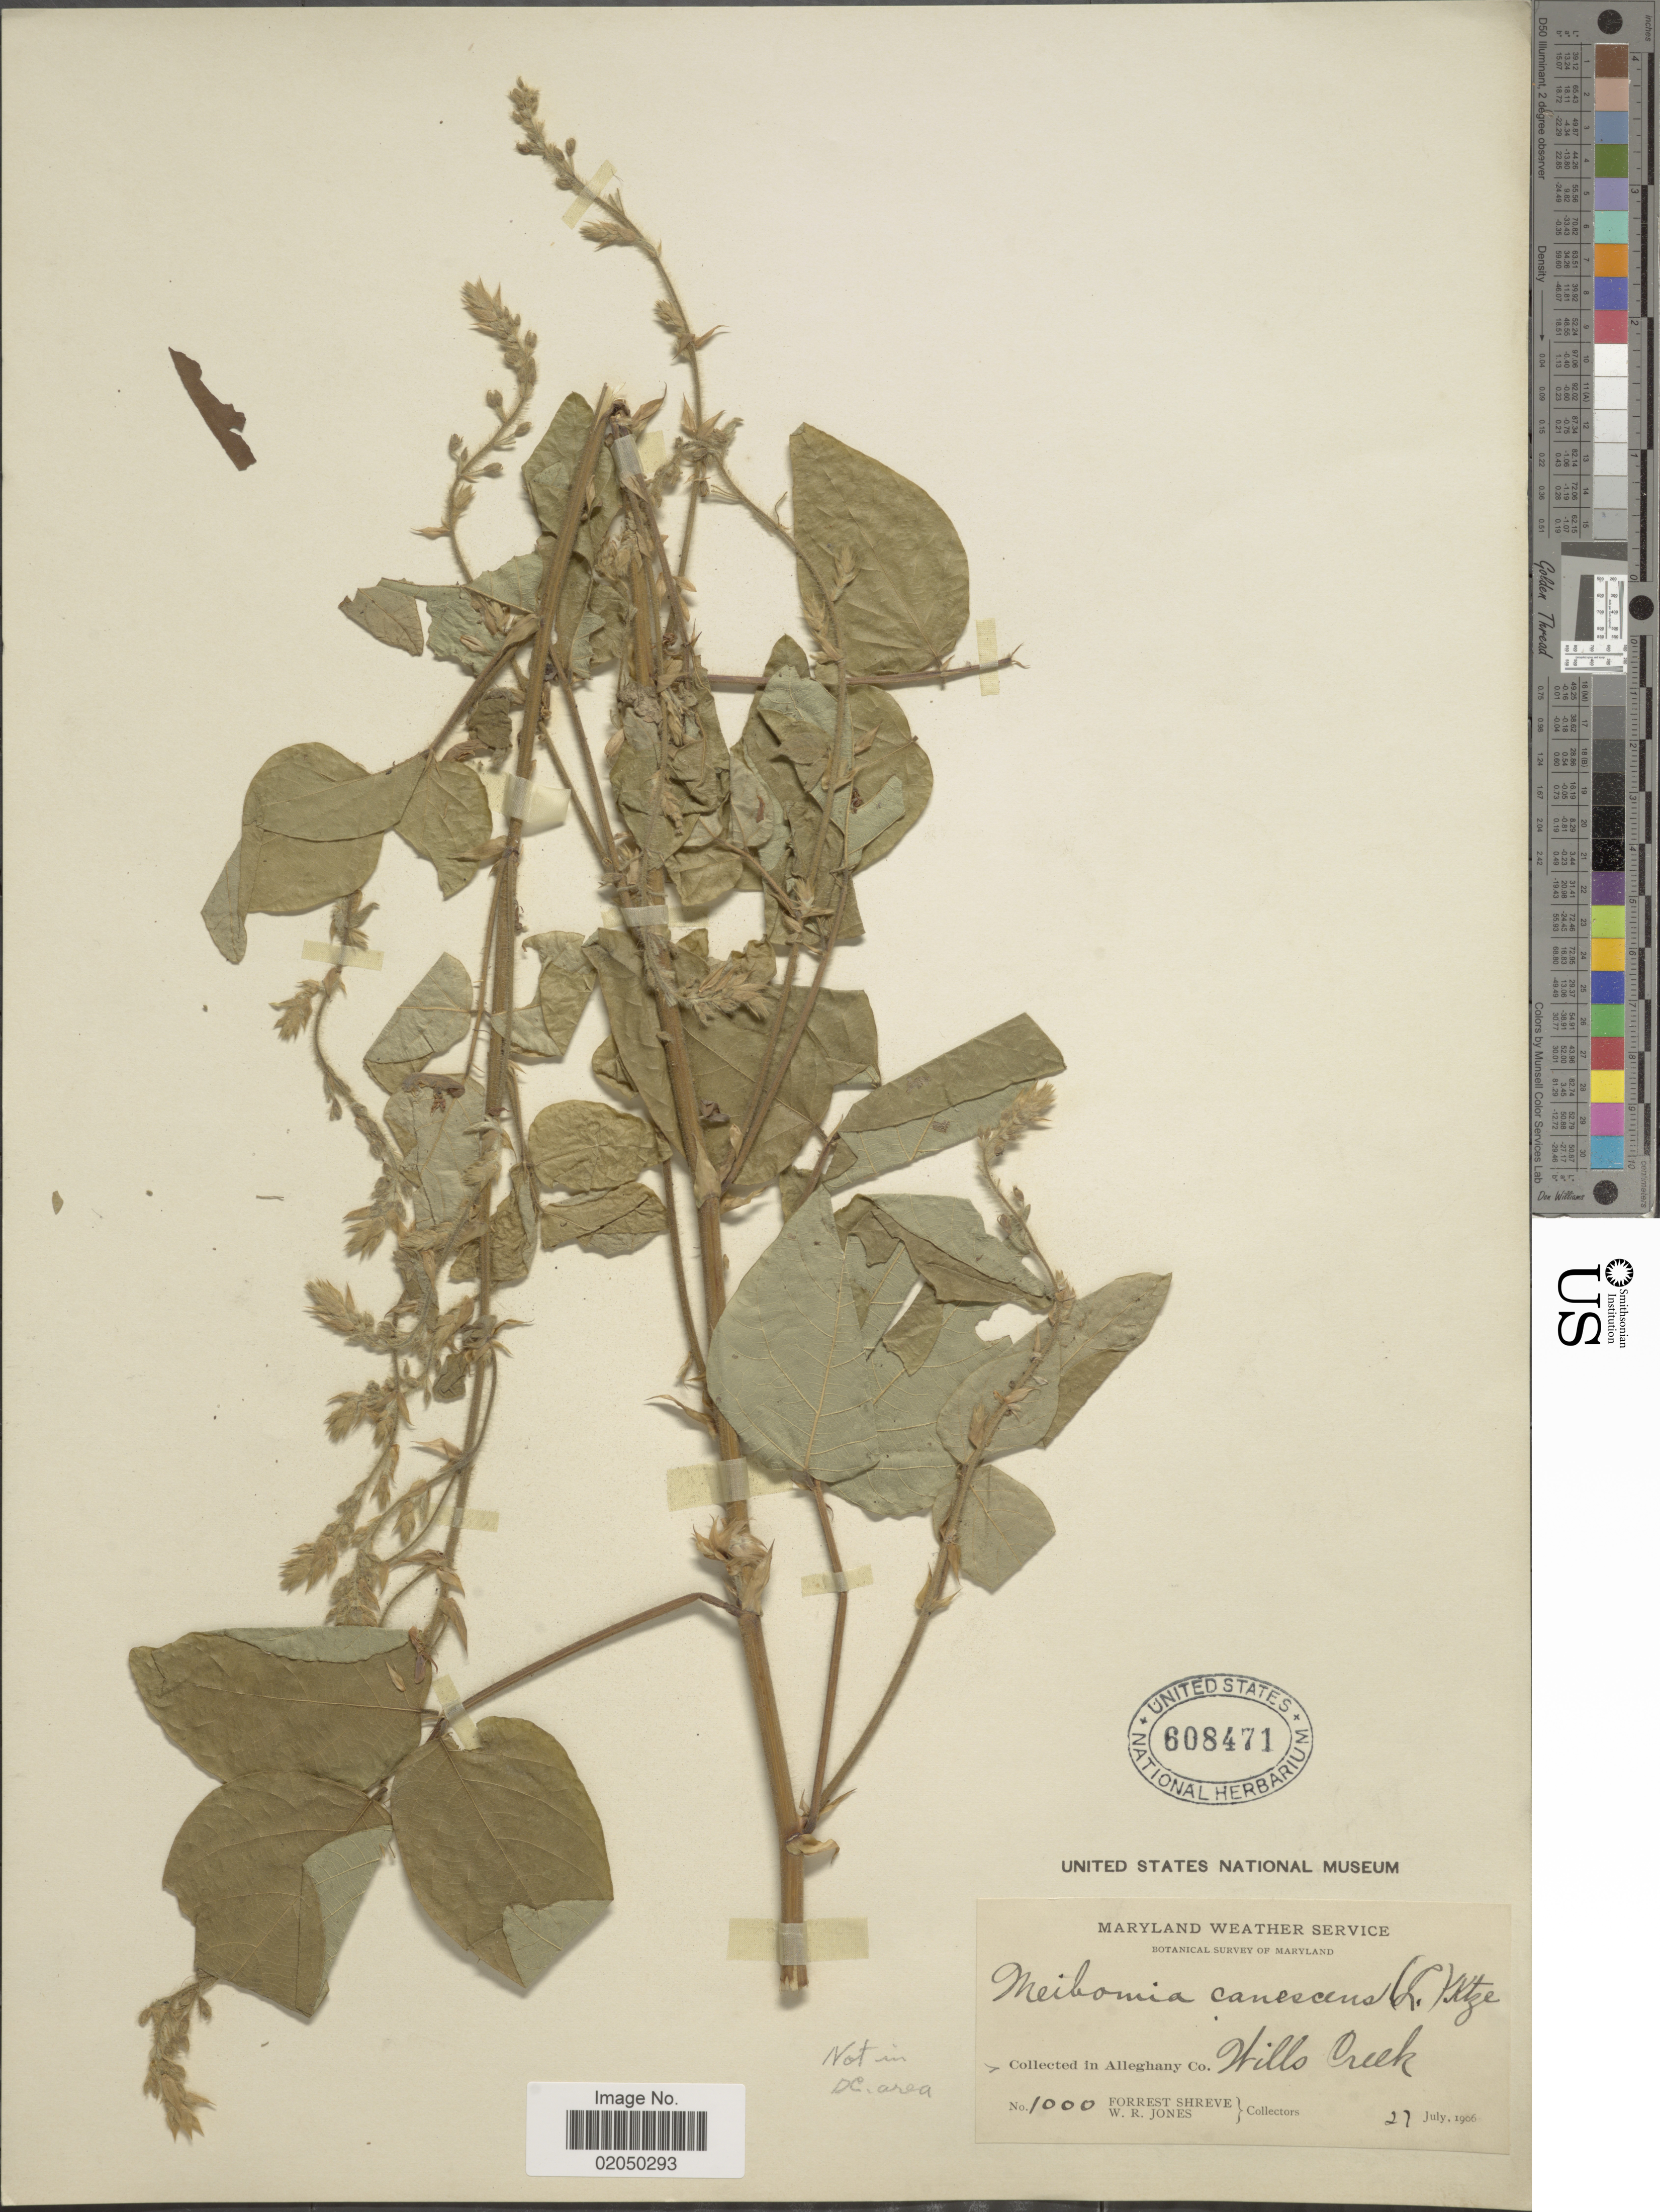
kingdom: Plantae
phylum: Tracheophyta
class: Magnoliopsida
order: Fabales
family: Fabaceae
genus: Desmodium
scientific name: Desmodium canescens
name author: (L.) DC.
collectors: F. Shreve & W. R. Jones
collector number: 1000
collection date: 1906-07-27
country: United States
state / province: Maryland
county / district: Allegany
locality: Alleghany Co., Hills Creek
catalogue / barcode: US 608471